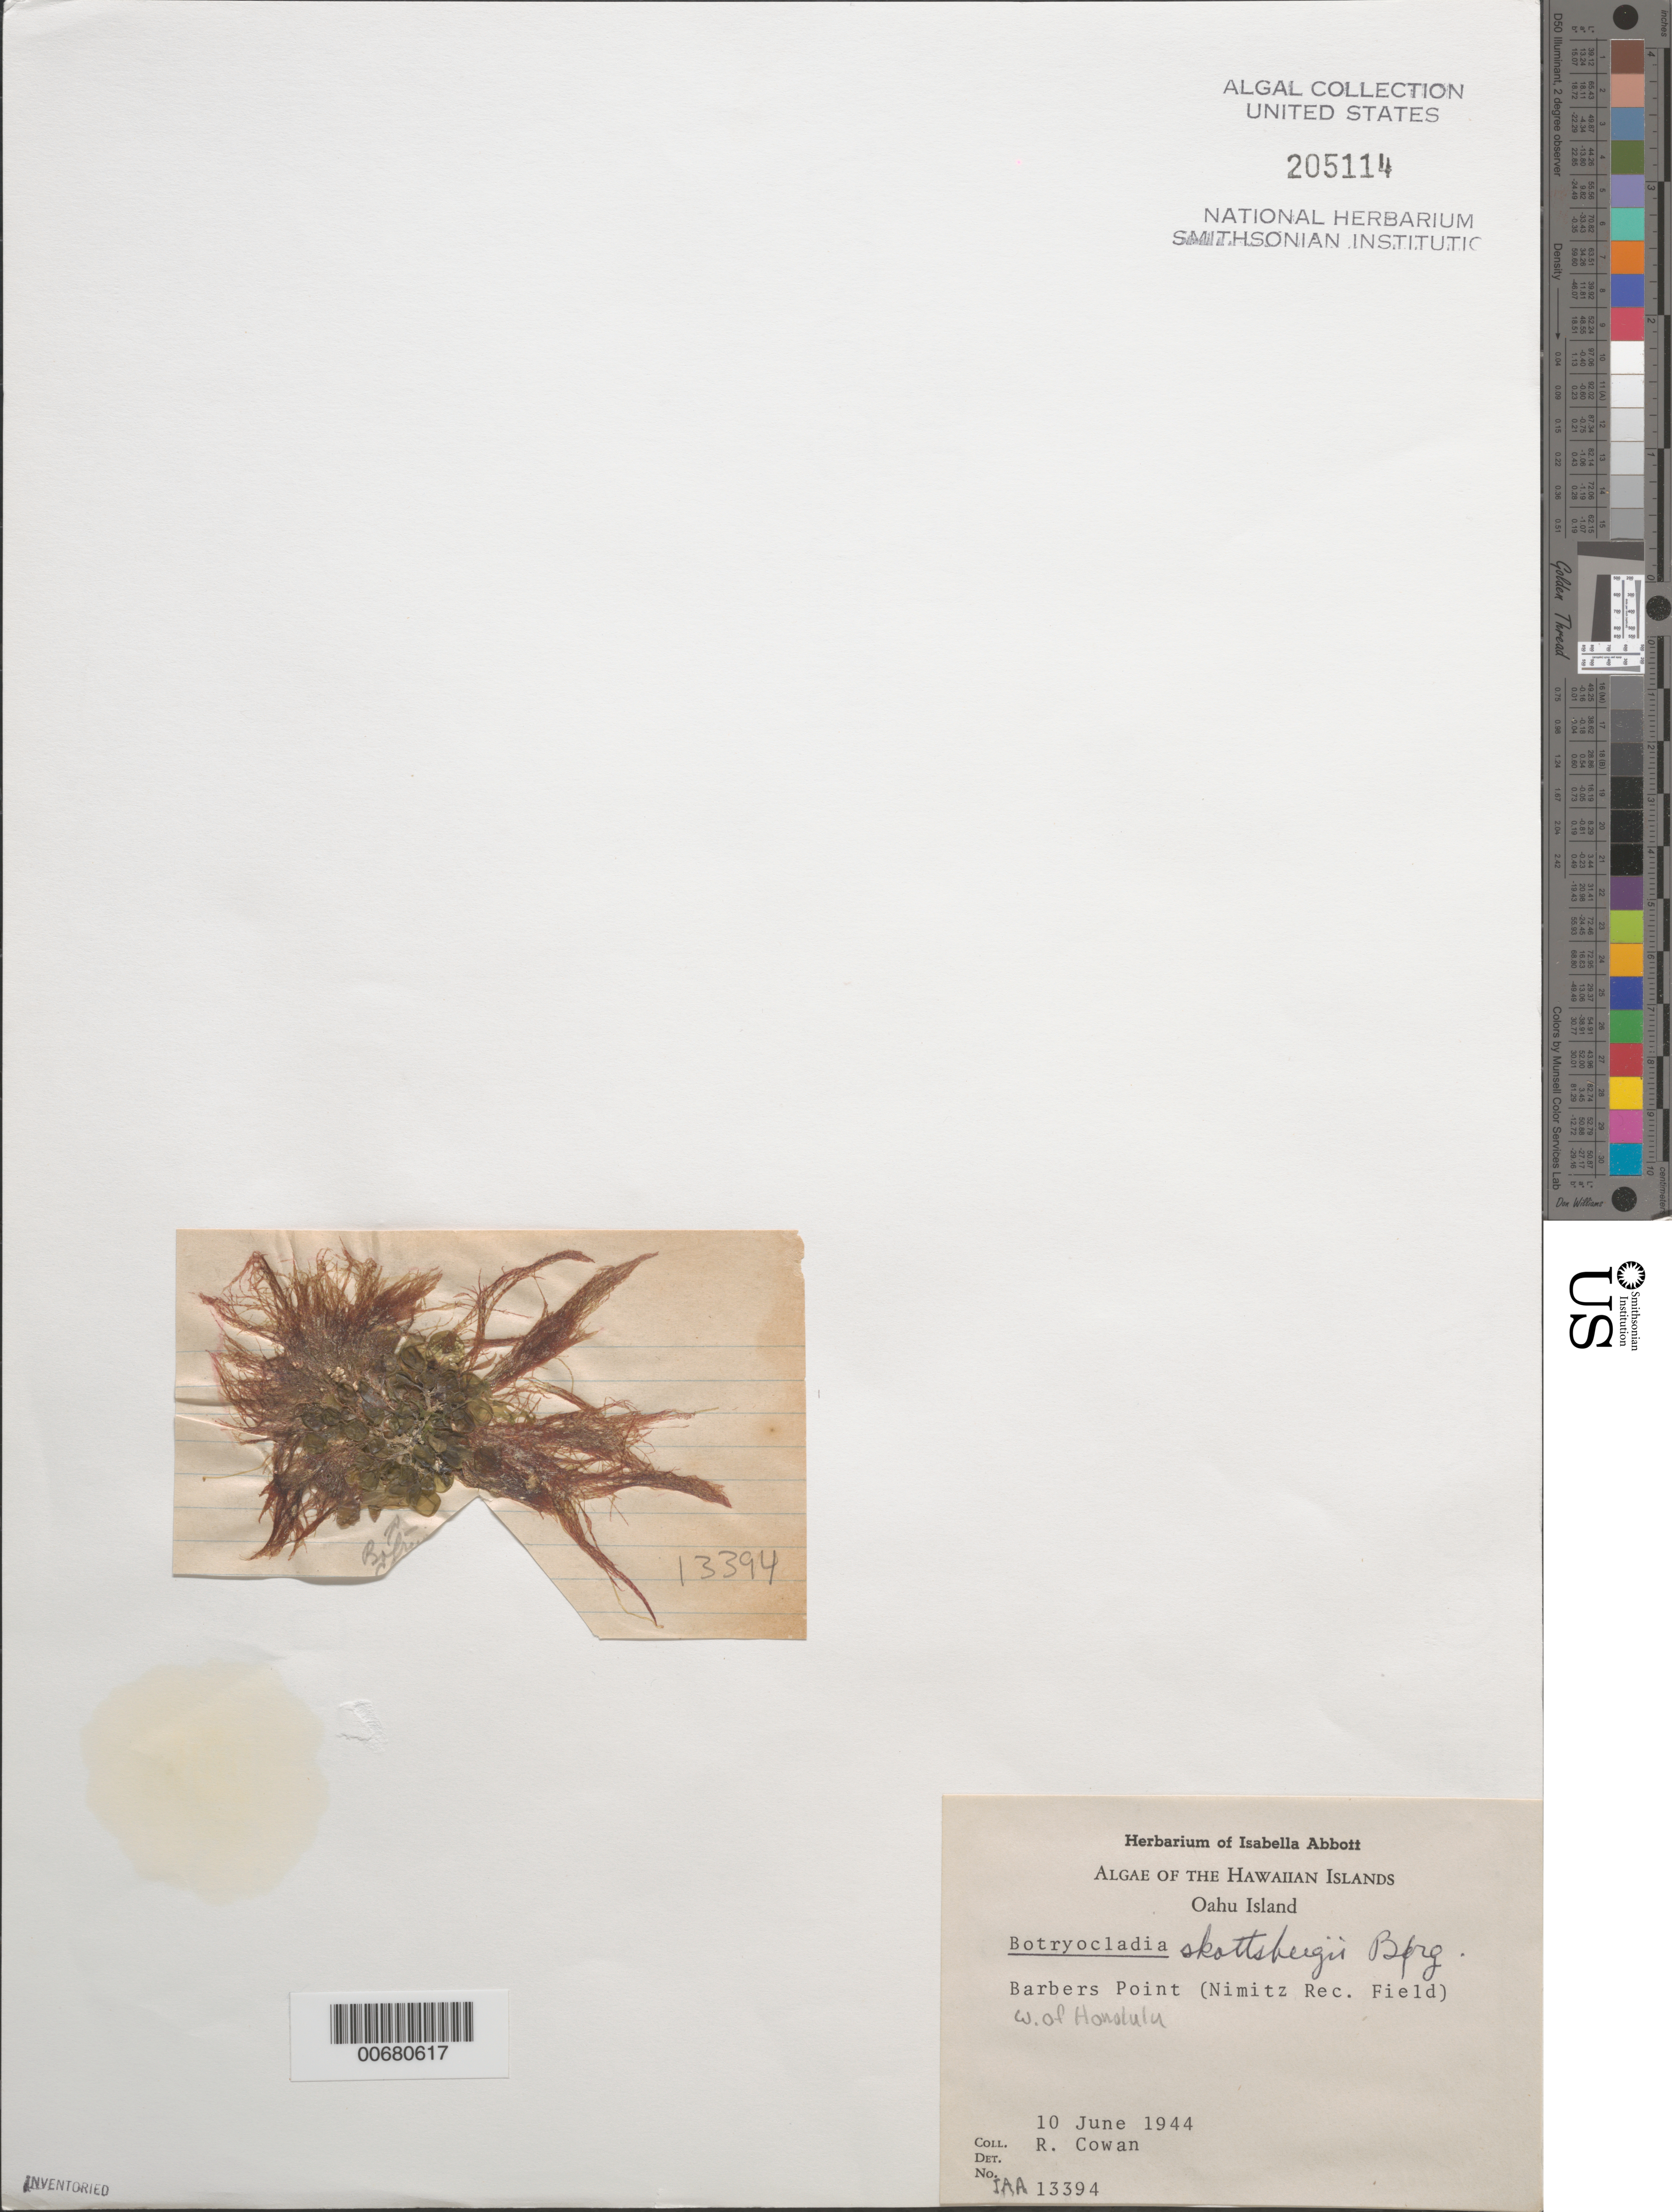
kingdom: Plantae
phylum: Rhodophyta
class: Florideophyceae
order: Rhodymeniales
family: Rhodymeniaceae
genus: Botryocladia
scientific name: Botryocladia skottsbergii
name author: (Børgesen) Levring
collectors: R. S. Cowan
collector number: IAA 13394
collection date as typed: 10 Jun 1944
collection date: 1944-06-10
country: United States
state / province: Hawaii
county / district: Honolulu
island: Oahu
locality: Barbers Point (Barber's Point), Nimitz Recreation Beach or Nimitz Recreation Field (Naval Air Station)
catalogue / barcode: US 205114